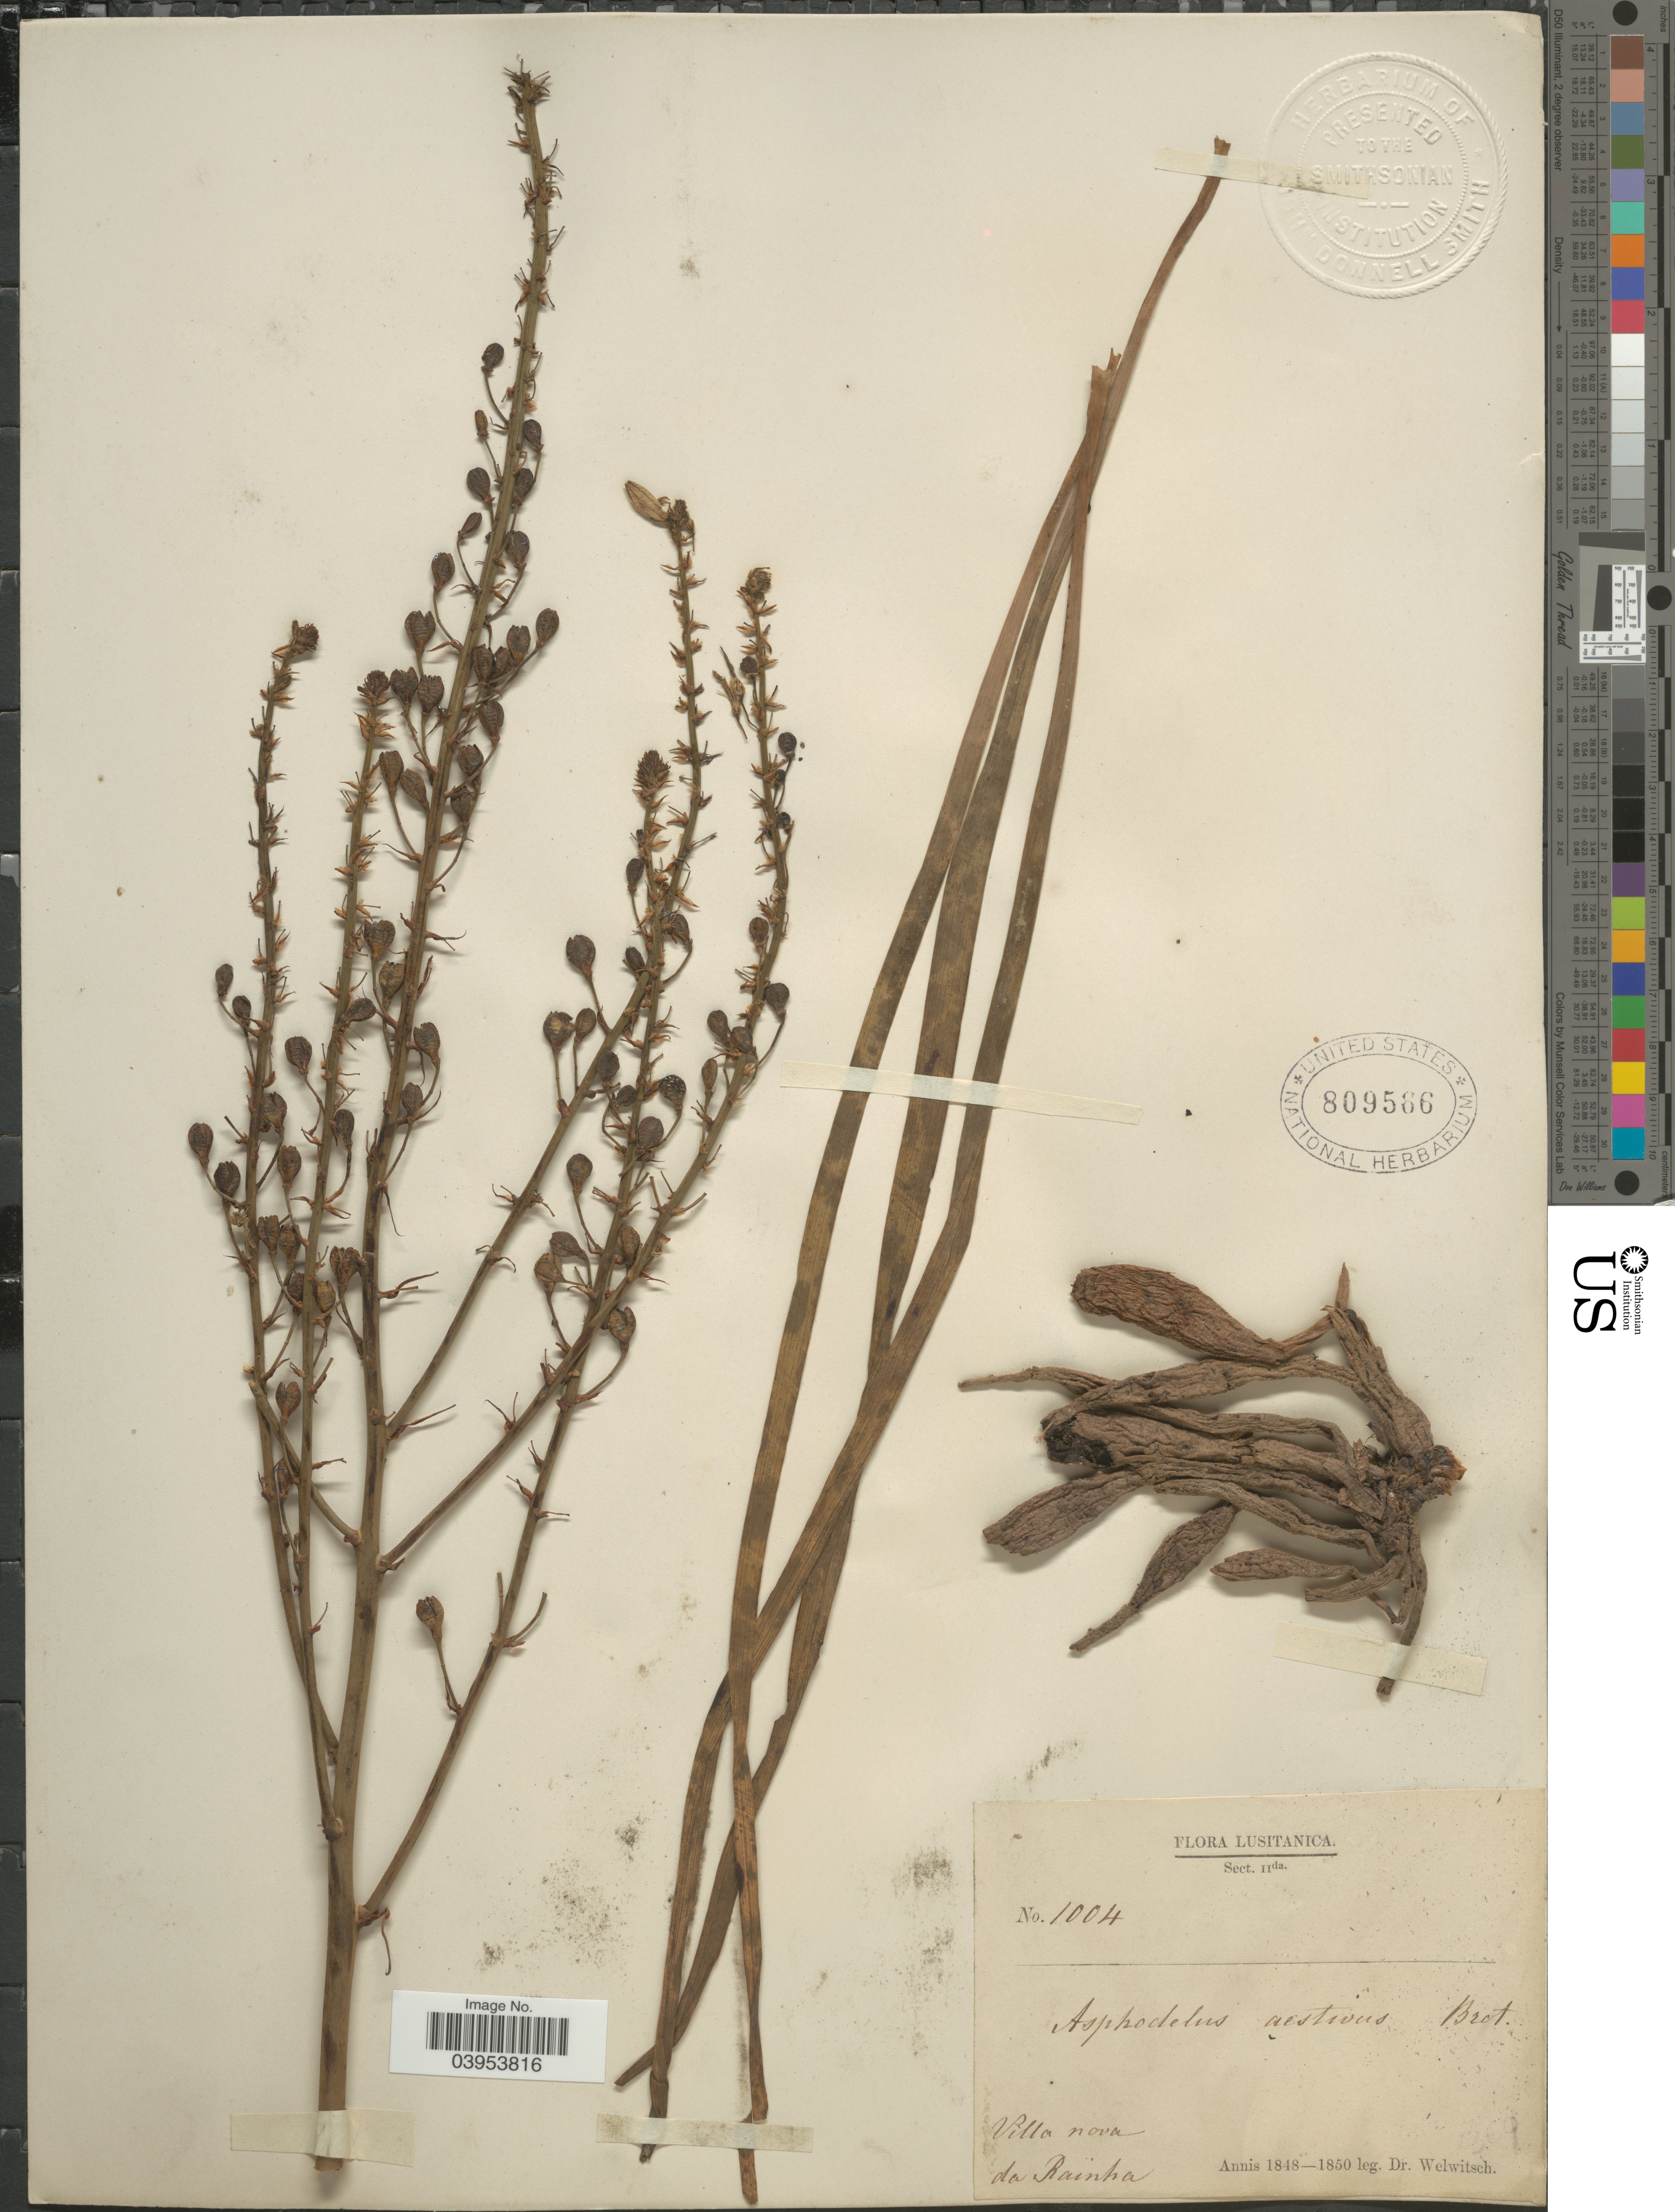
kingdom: Plantae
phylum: Tracheophyta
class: Liliopsida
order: Asparagales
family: Asphodelaceae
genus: Asphodelus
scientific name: Asphodelus aestivus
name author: Brot.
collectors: -. Welwitsch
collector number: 1004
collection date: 1848/1850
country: Portugal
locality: Lusitanica. Villa nova da Rainha.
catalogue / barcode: US 809566